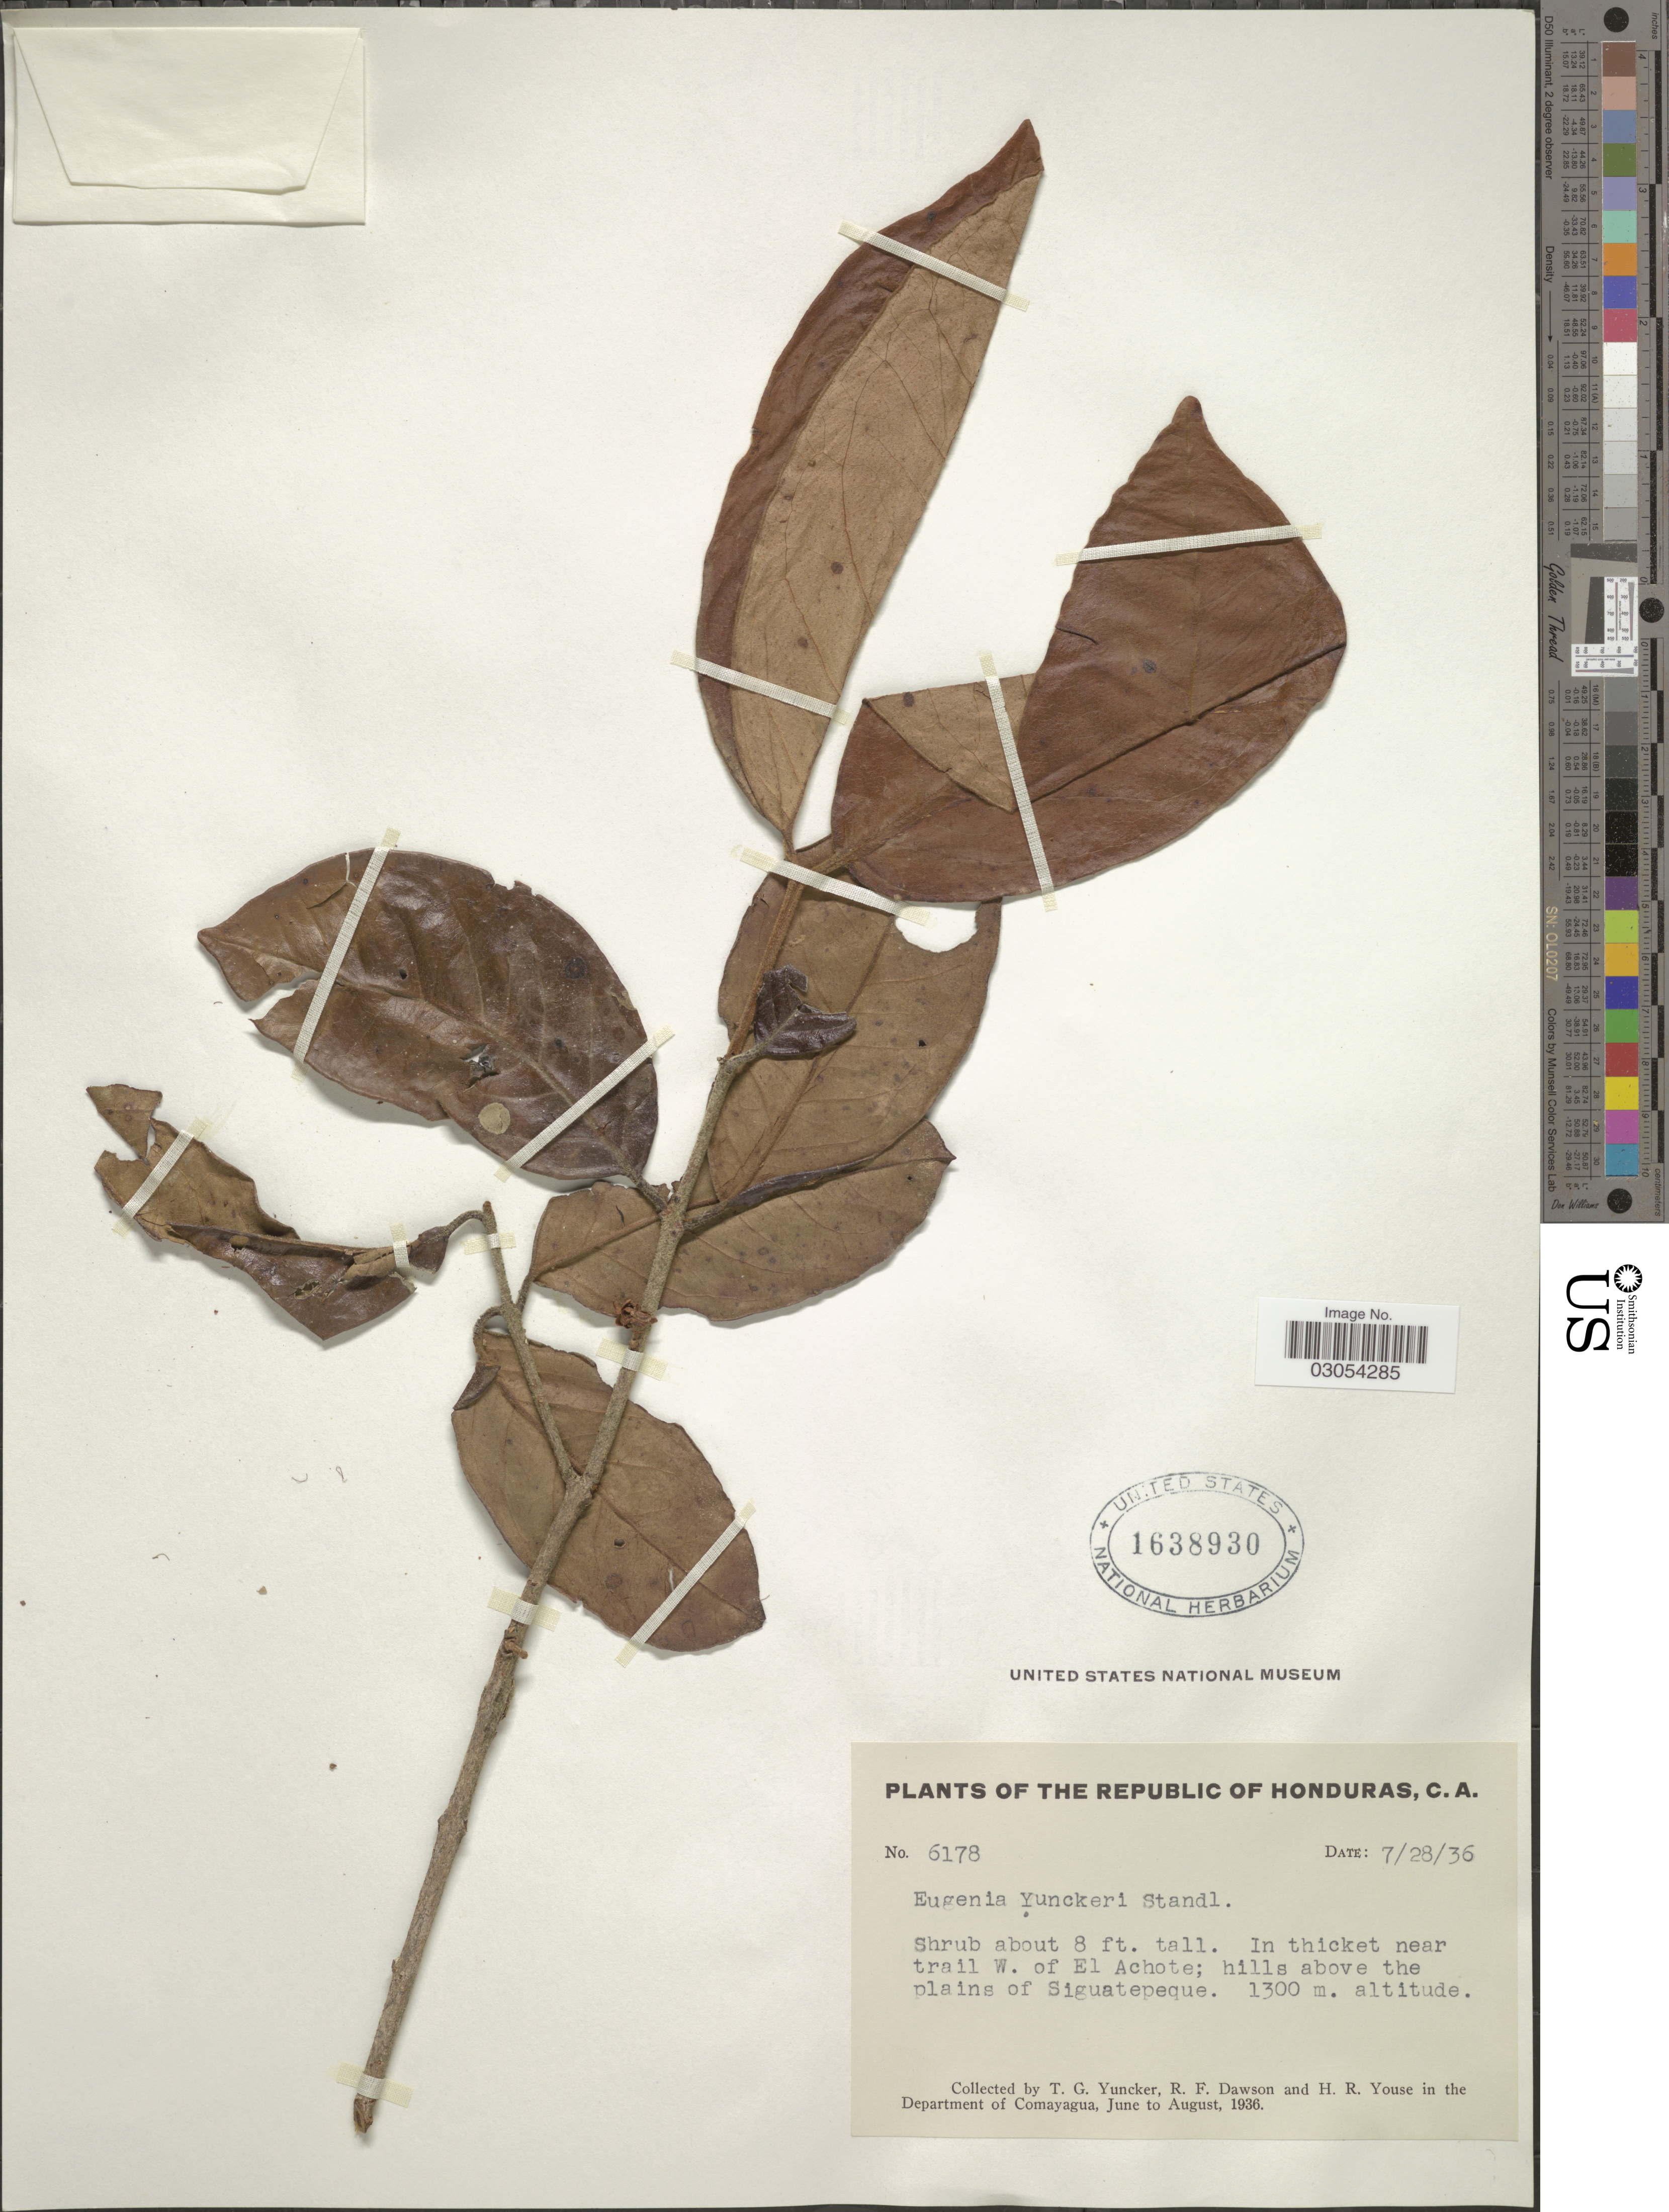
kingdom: Plantae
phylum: Tracheophyta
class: Magnoliopsida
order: Myrtales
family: Myrtaceae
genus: Eugenia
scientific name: Eugenia yunckeri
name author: Standl.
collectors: T. G. Yuncker, R. F. Dawson & H. Youse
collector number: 6178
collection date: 1936-07-28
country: Honduras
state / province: Comayagua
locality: In thicket near trail W. of El Achote; hills above the plains of Siguatepeque. Department of Comayagua.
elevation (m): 1300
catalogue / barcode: US 1638930